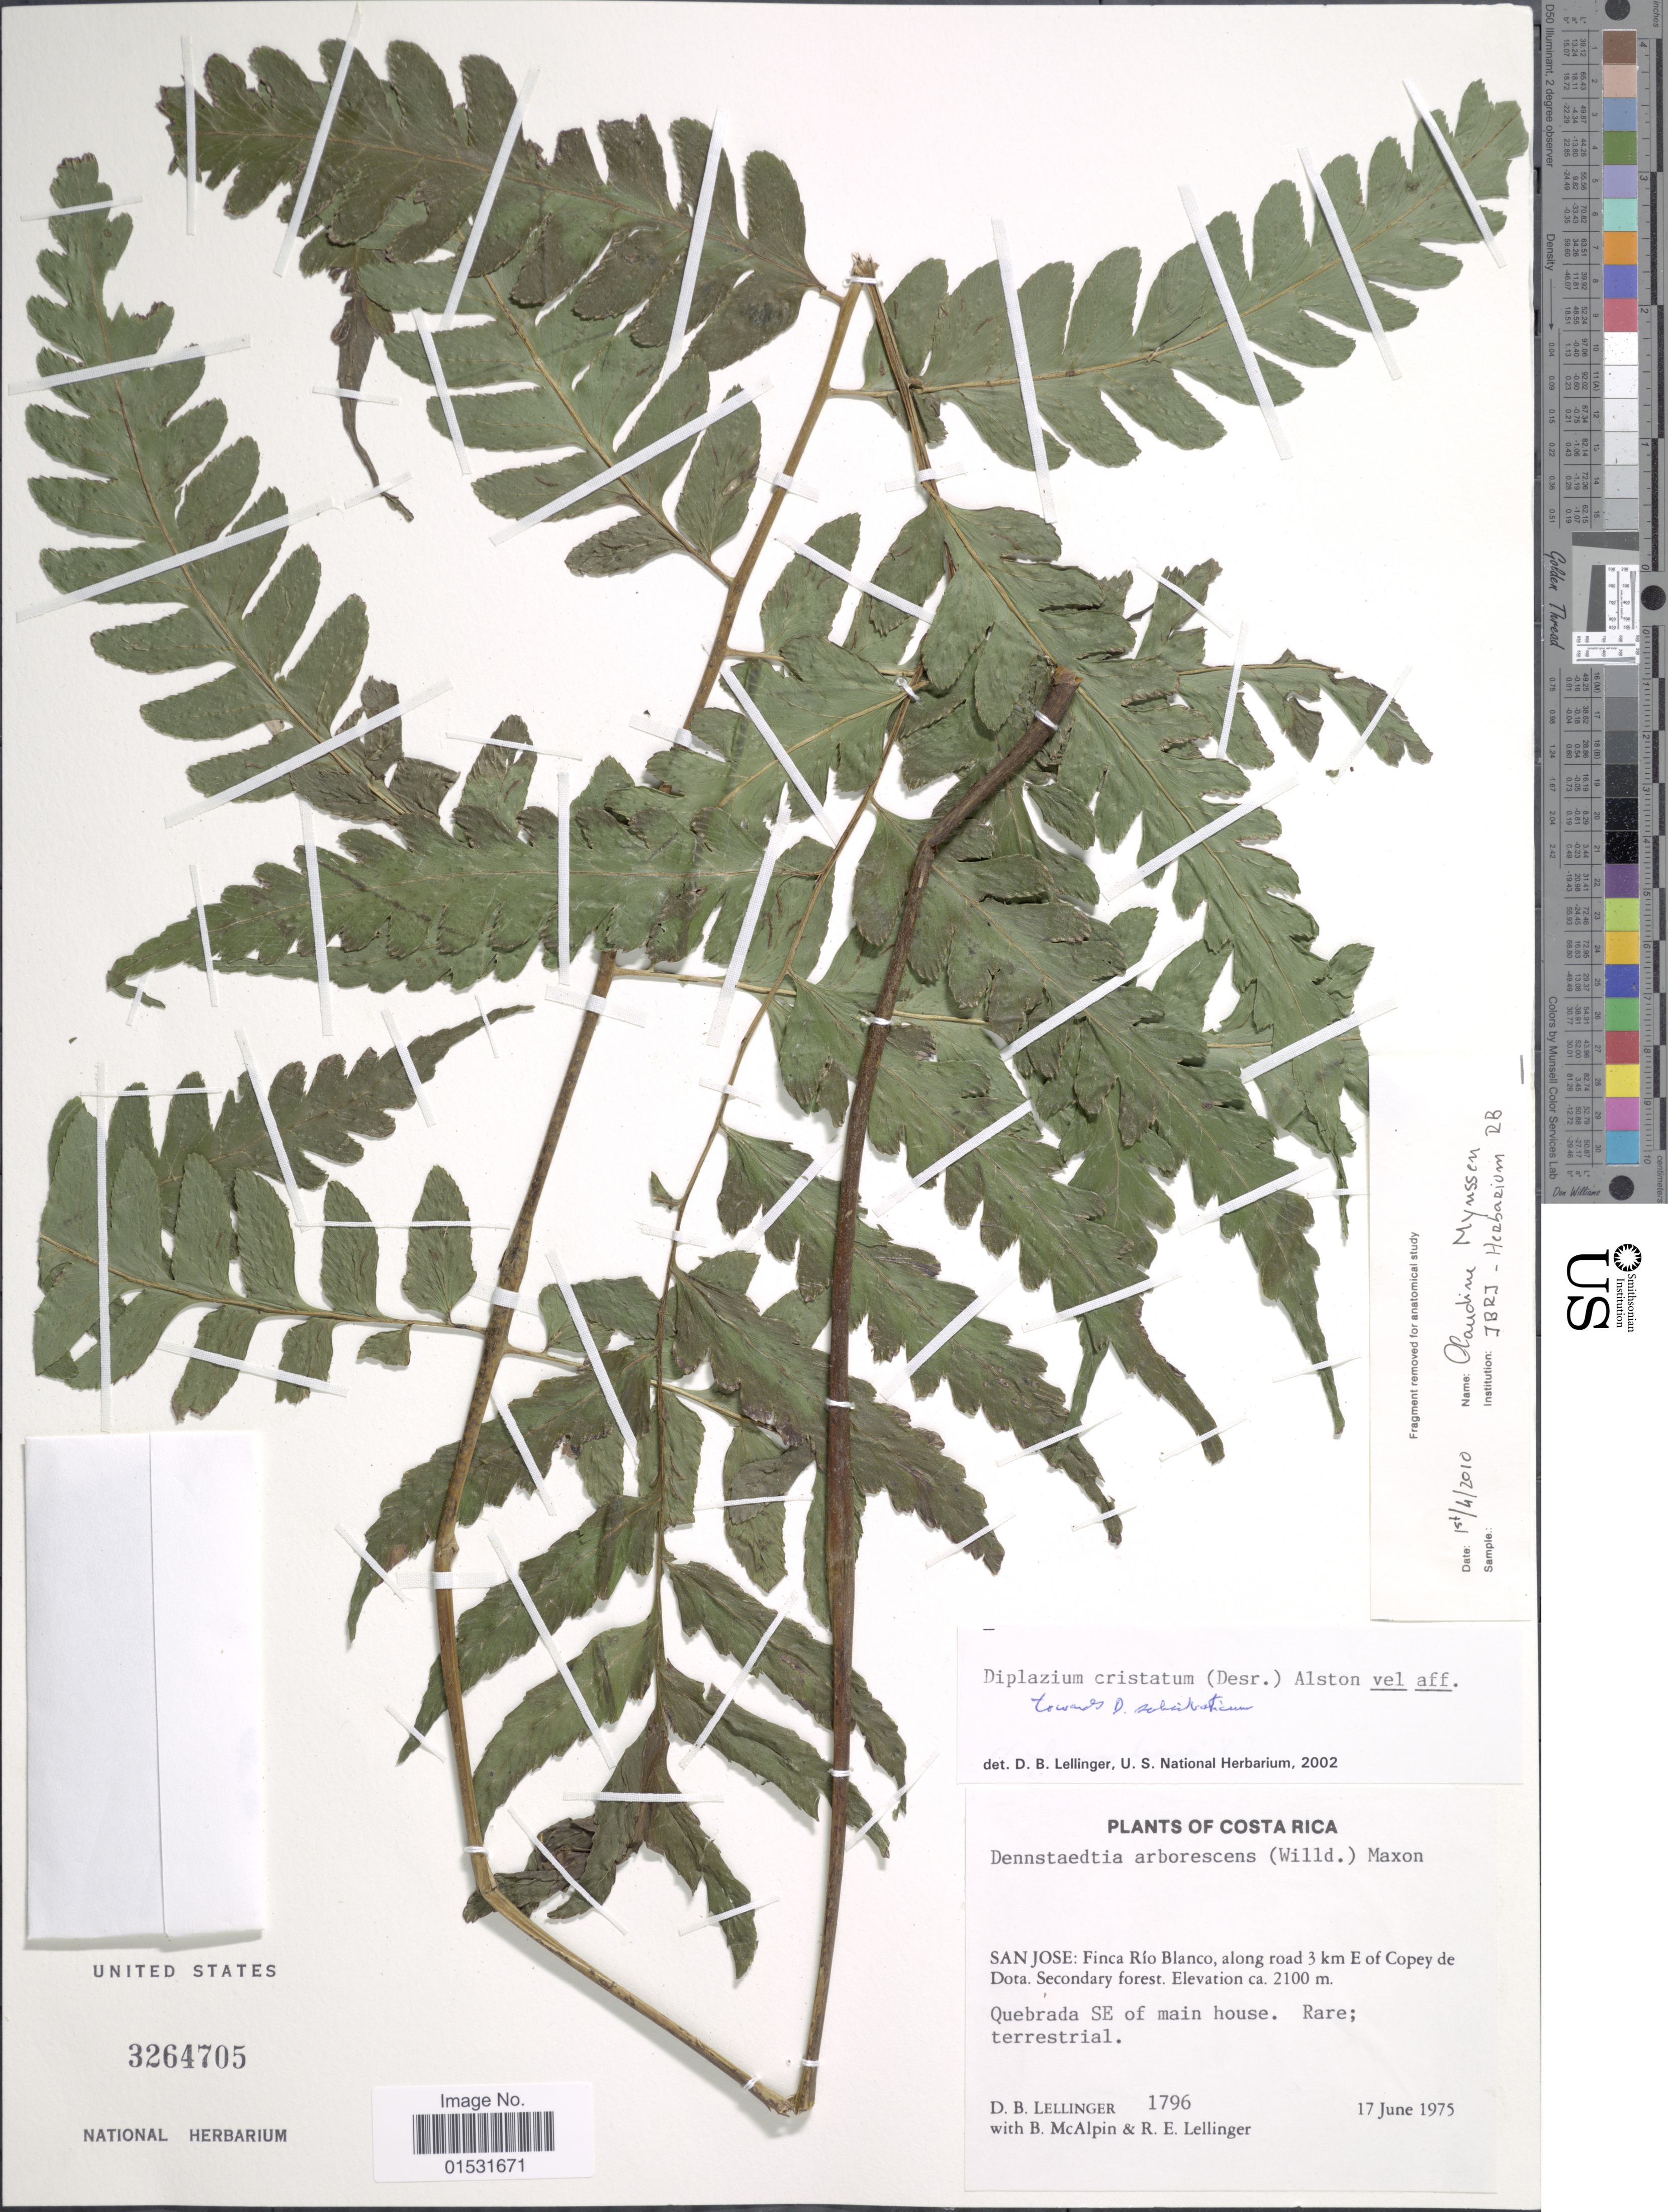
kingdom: Plantae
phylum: Tracheophyta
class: Polypodiopsida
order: Polypodiales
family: Athyriaceae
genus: Diplazium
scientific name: Diplazium cristatum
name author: (Desr.) Alston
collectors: D. B. Lellinger, B. McAlpin & R. E. Lellinger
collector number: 1796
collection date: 1975-06-17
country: Costa Rica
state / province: San José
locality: Finca Rio Blanco, along road 3 km E of Copey de Dota.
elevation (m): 2100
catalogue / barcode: US 3264705